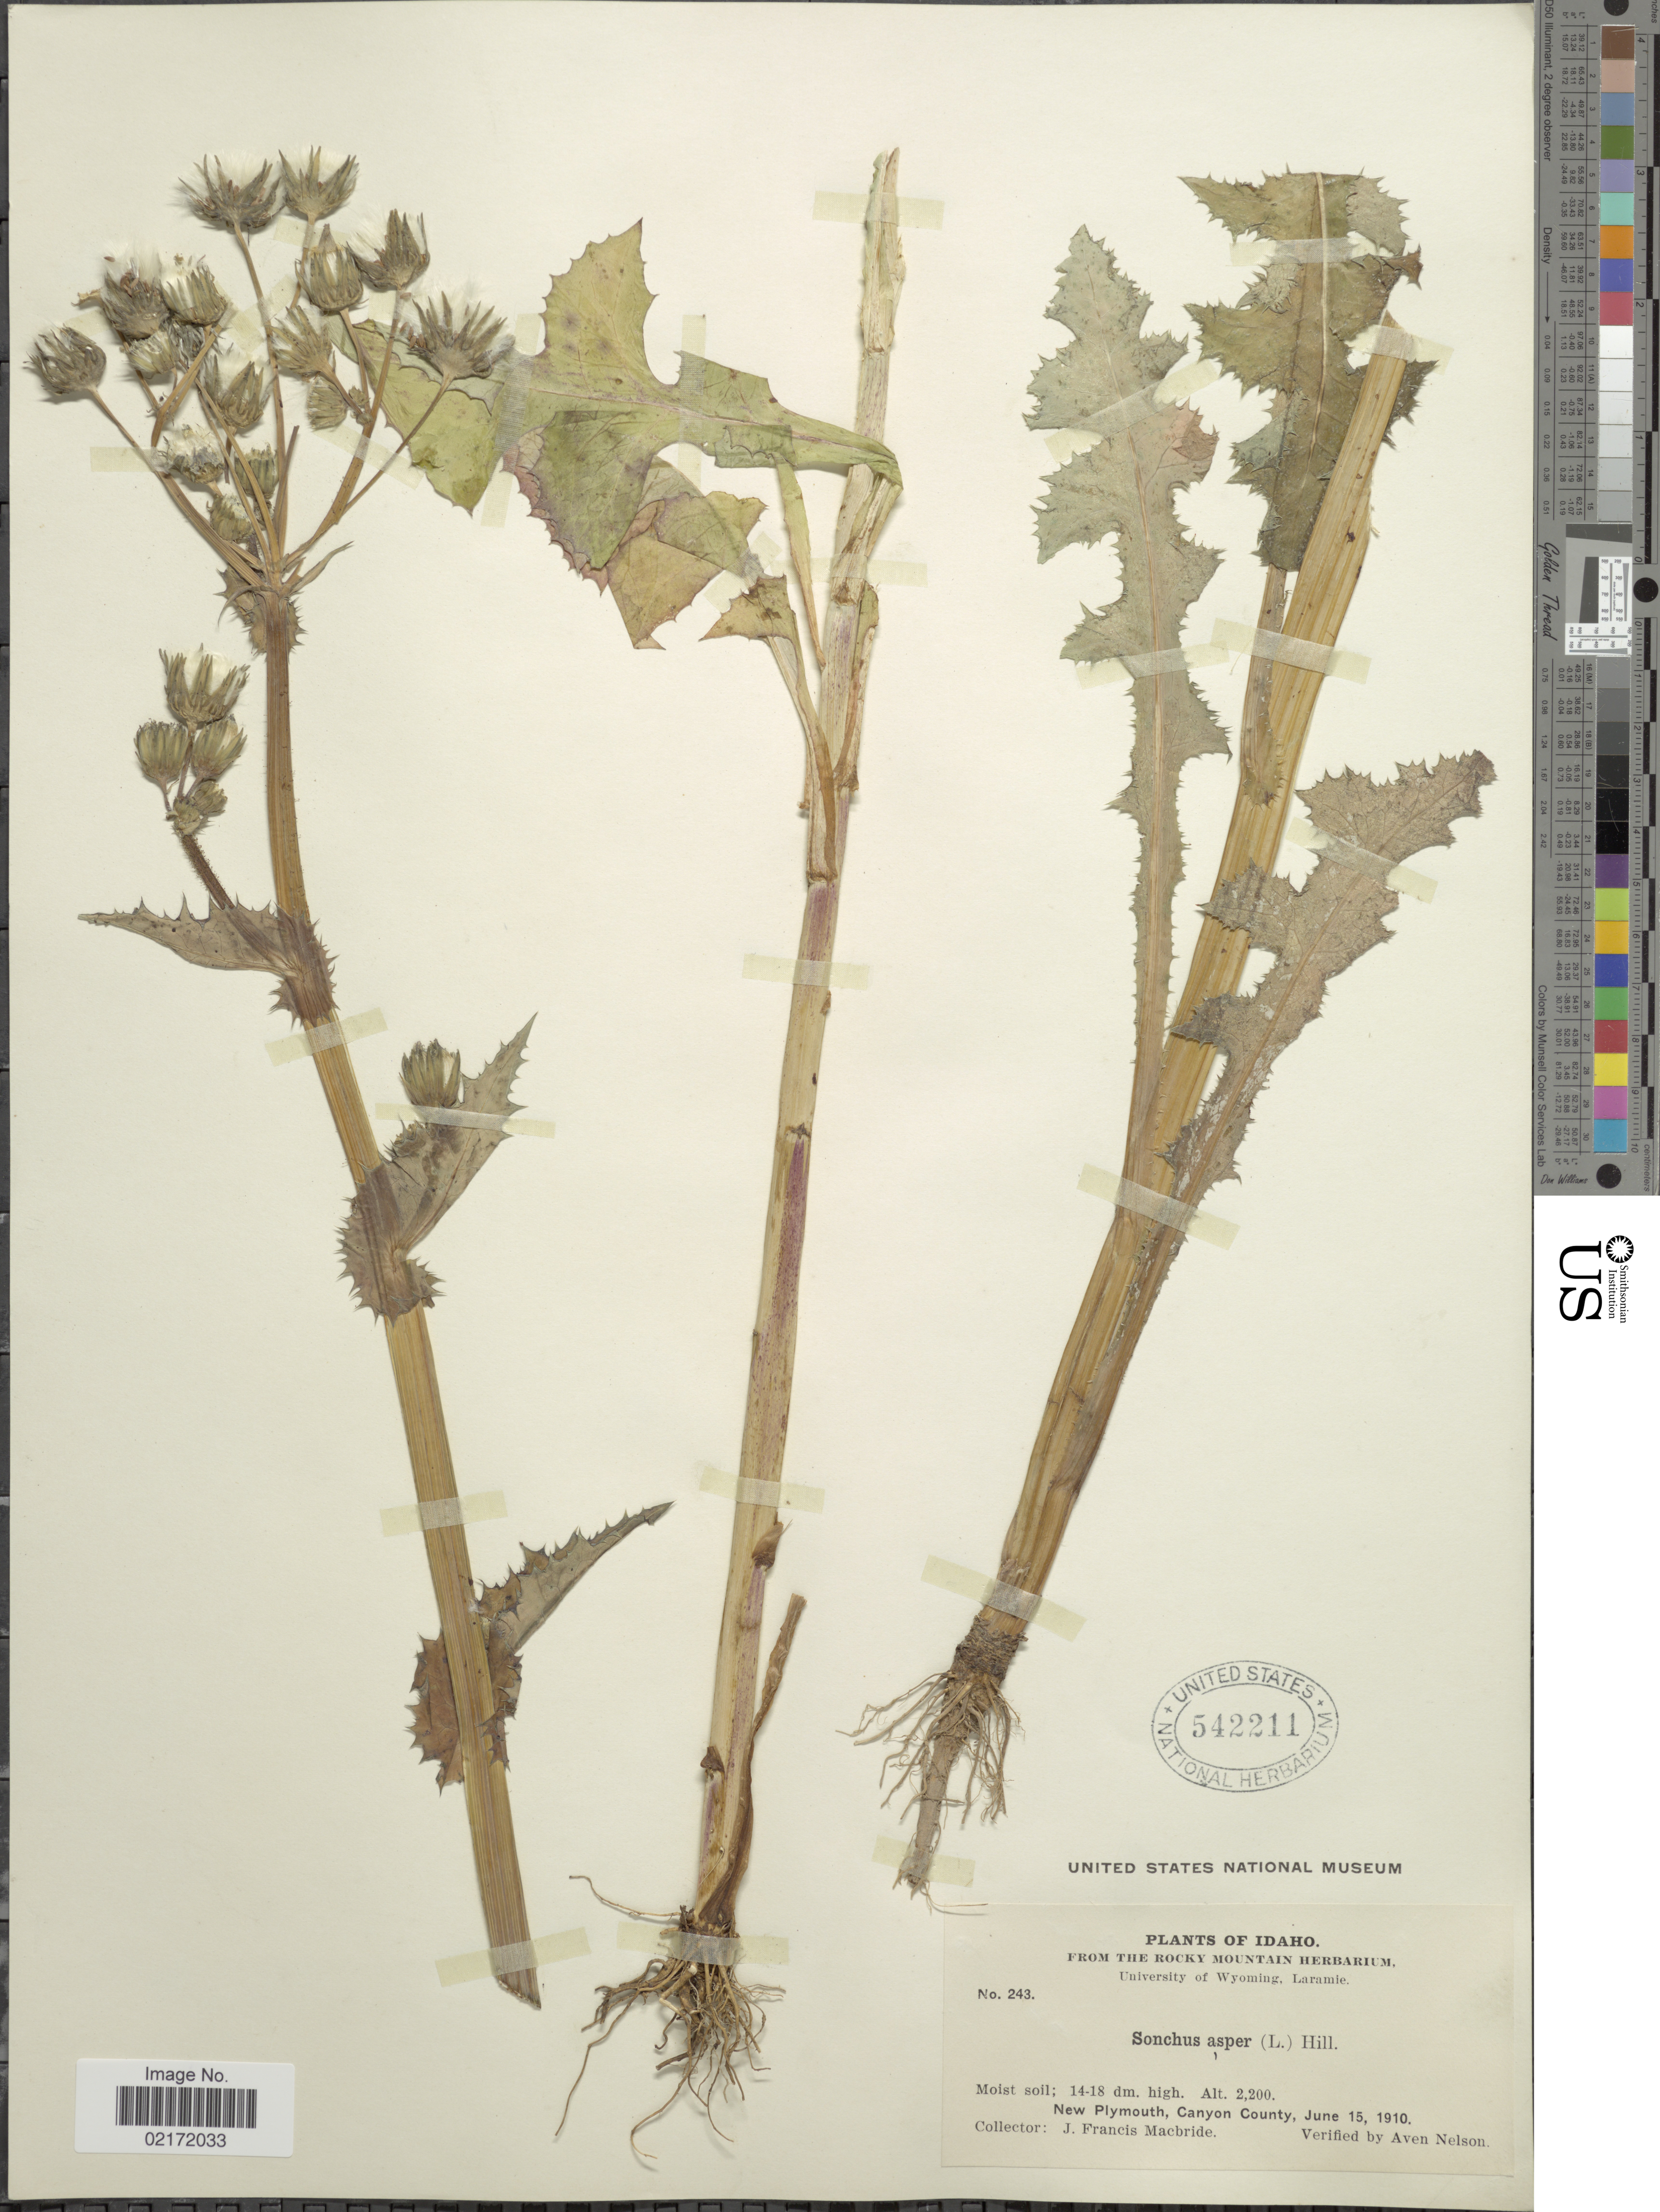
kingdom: Plantae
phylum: Tracheophyta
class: Magnoliopsida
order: Asterales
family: Asteraceae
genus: Sonchus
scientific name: Sonchus asper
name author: (L.) Hill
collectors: J. F. Macbride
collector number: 243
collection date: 1910-06-15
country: United States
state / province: Idaho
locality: New Plymouth, Canyon County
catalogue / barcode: US 542211